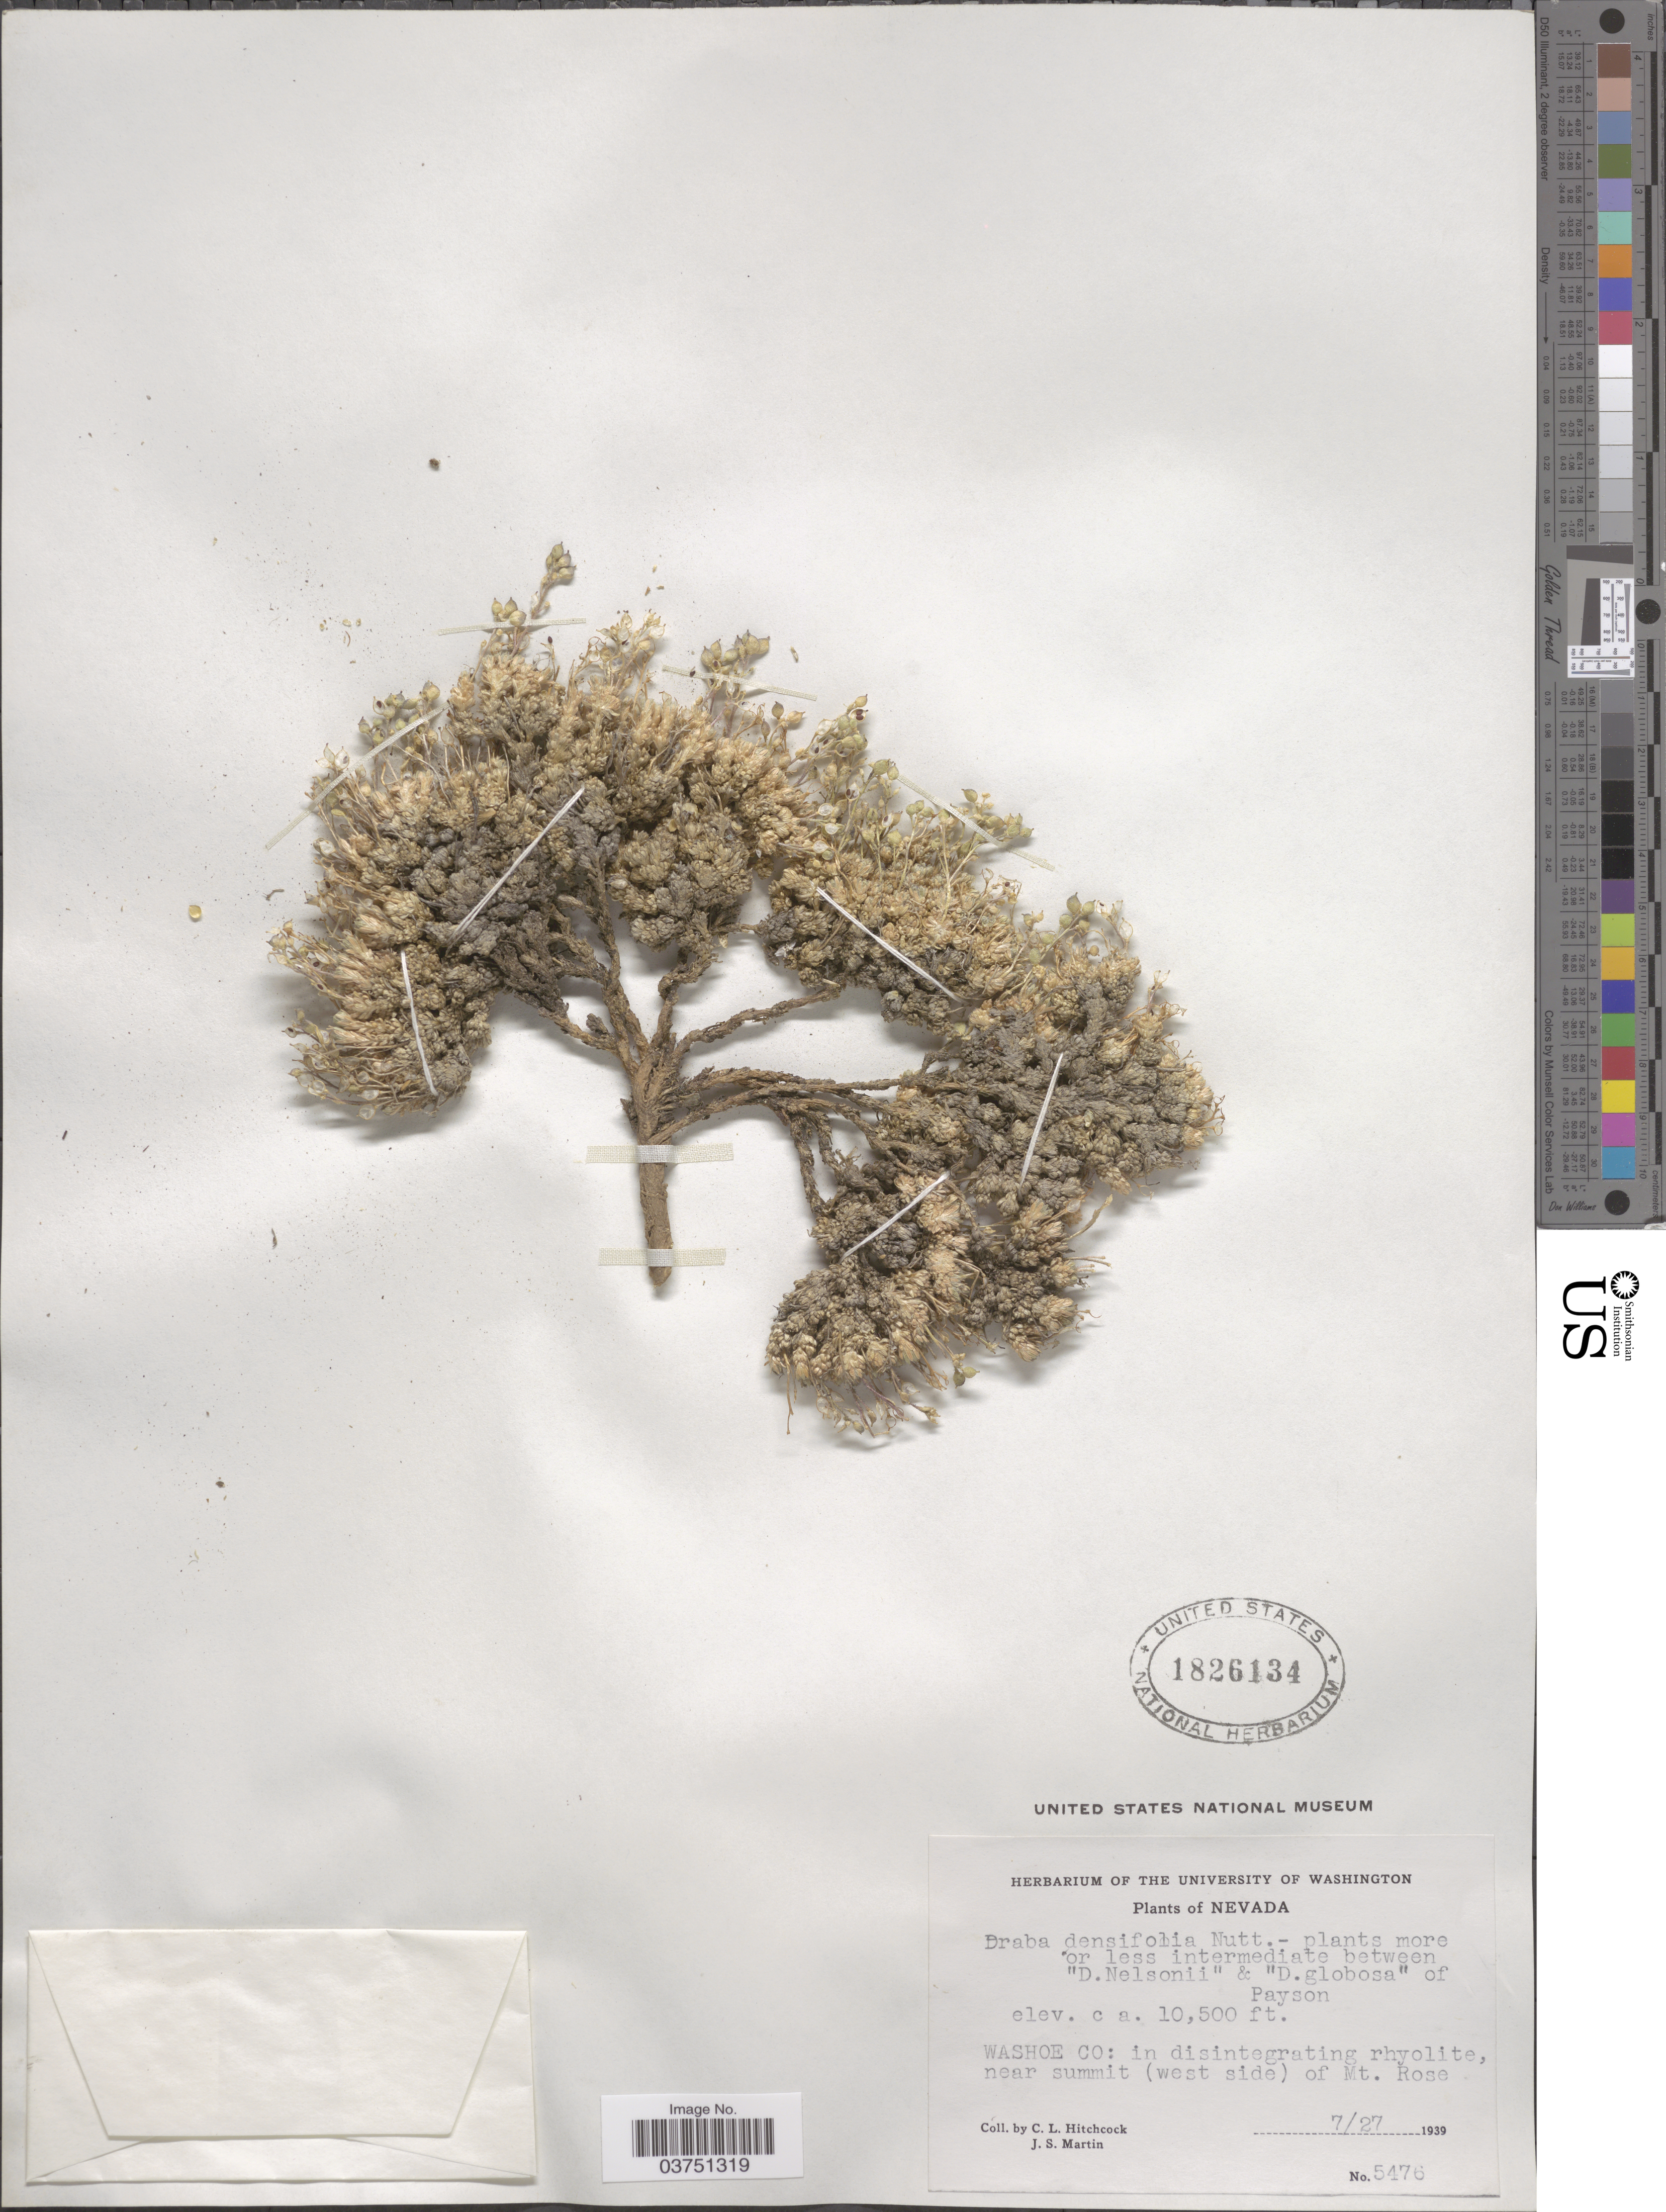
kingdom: Plantae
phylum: Tracheophyta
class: Magnoliopsida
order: Brassicales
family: Brassicaceae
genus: Draba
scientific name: Draba densifolia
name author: Nutt.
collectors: C. L. Hitchcock & J. S. Martin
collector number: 5476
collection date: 1939-07-27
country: United States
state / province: Nevada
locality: Washoe Co: near summit (west side) of Mt. Rose.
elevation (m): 3200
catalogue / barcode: US 1826134